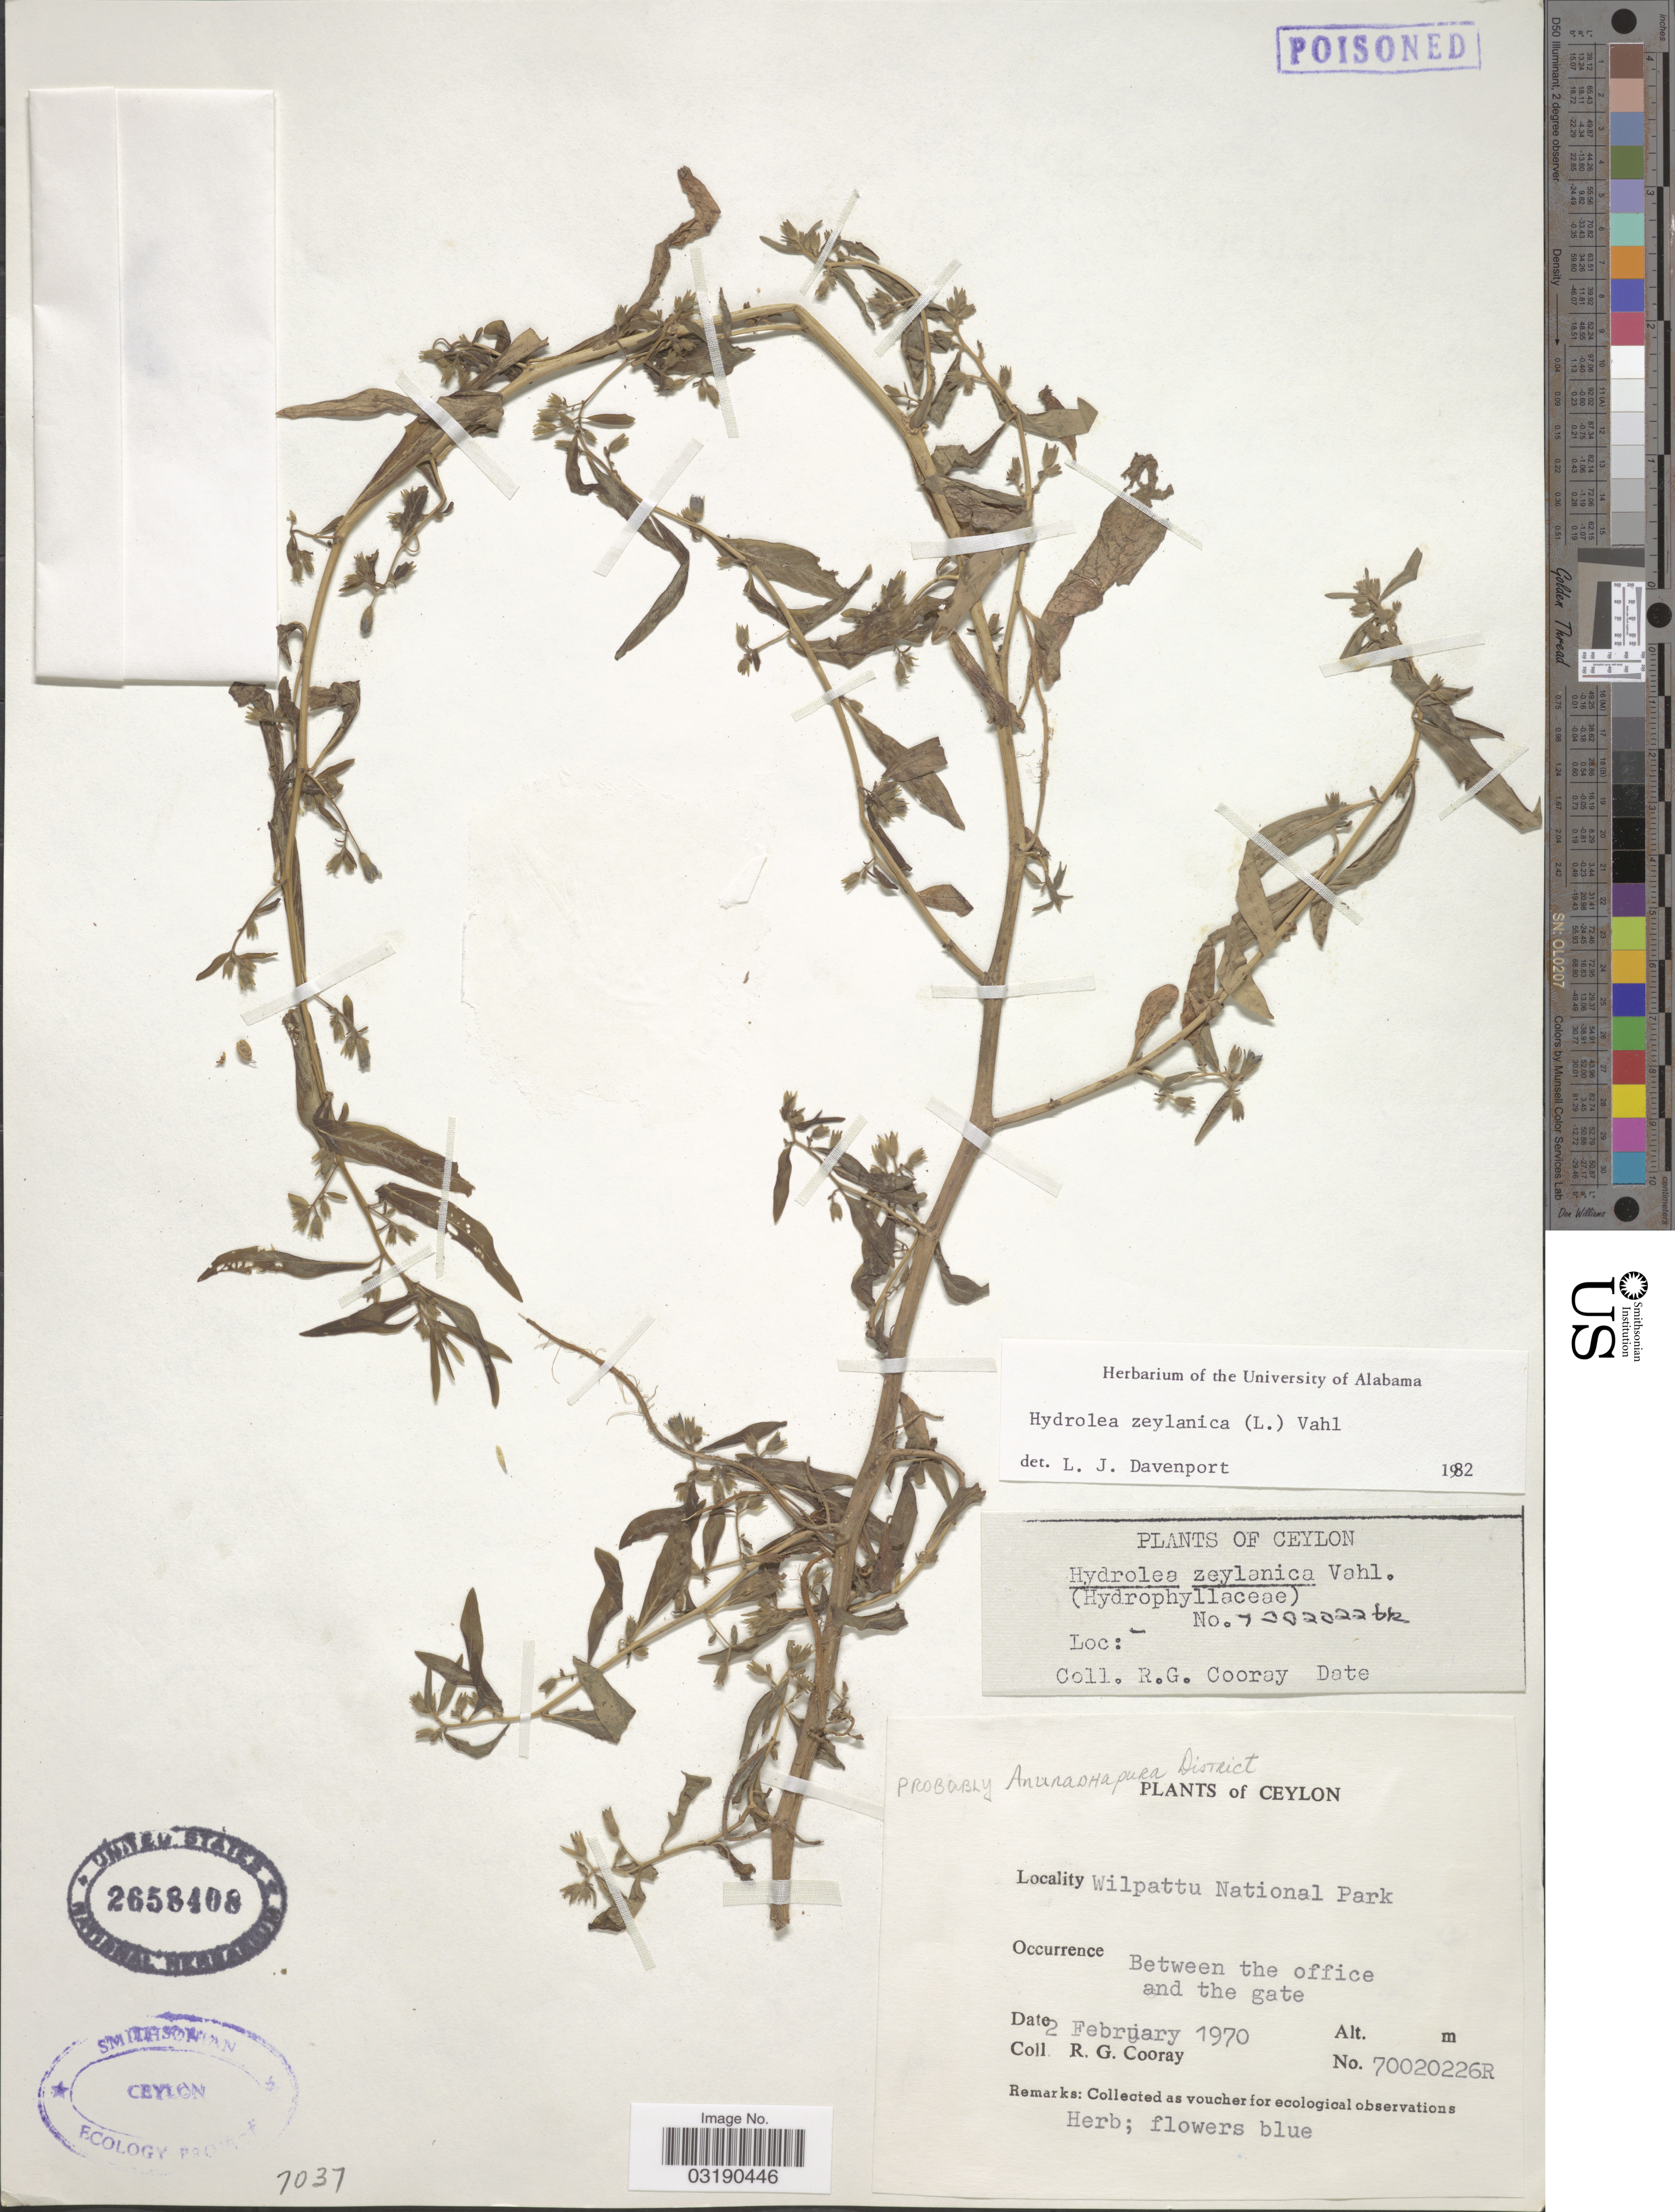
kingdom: Plantae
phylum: Tracheophyta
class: Magnoliopsida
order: Solanales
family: Hydroleaceae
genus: Hydrolea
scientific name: Hydrolea zeylanica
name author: (L.) Vahl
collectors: R. Cooray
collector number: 70020226R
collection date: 1970-02-02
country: Sri Lanka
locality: Ceylon. Wilpattu National Park.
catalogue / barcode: US 2658408